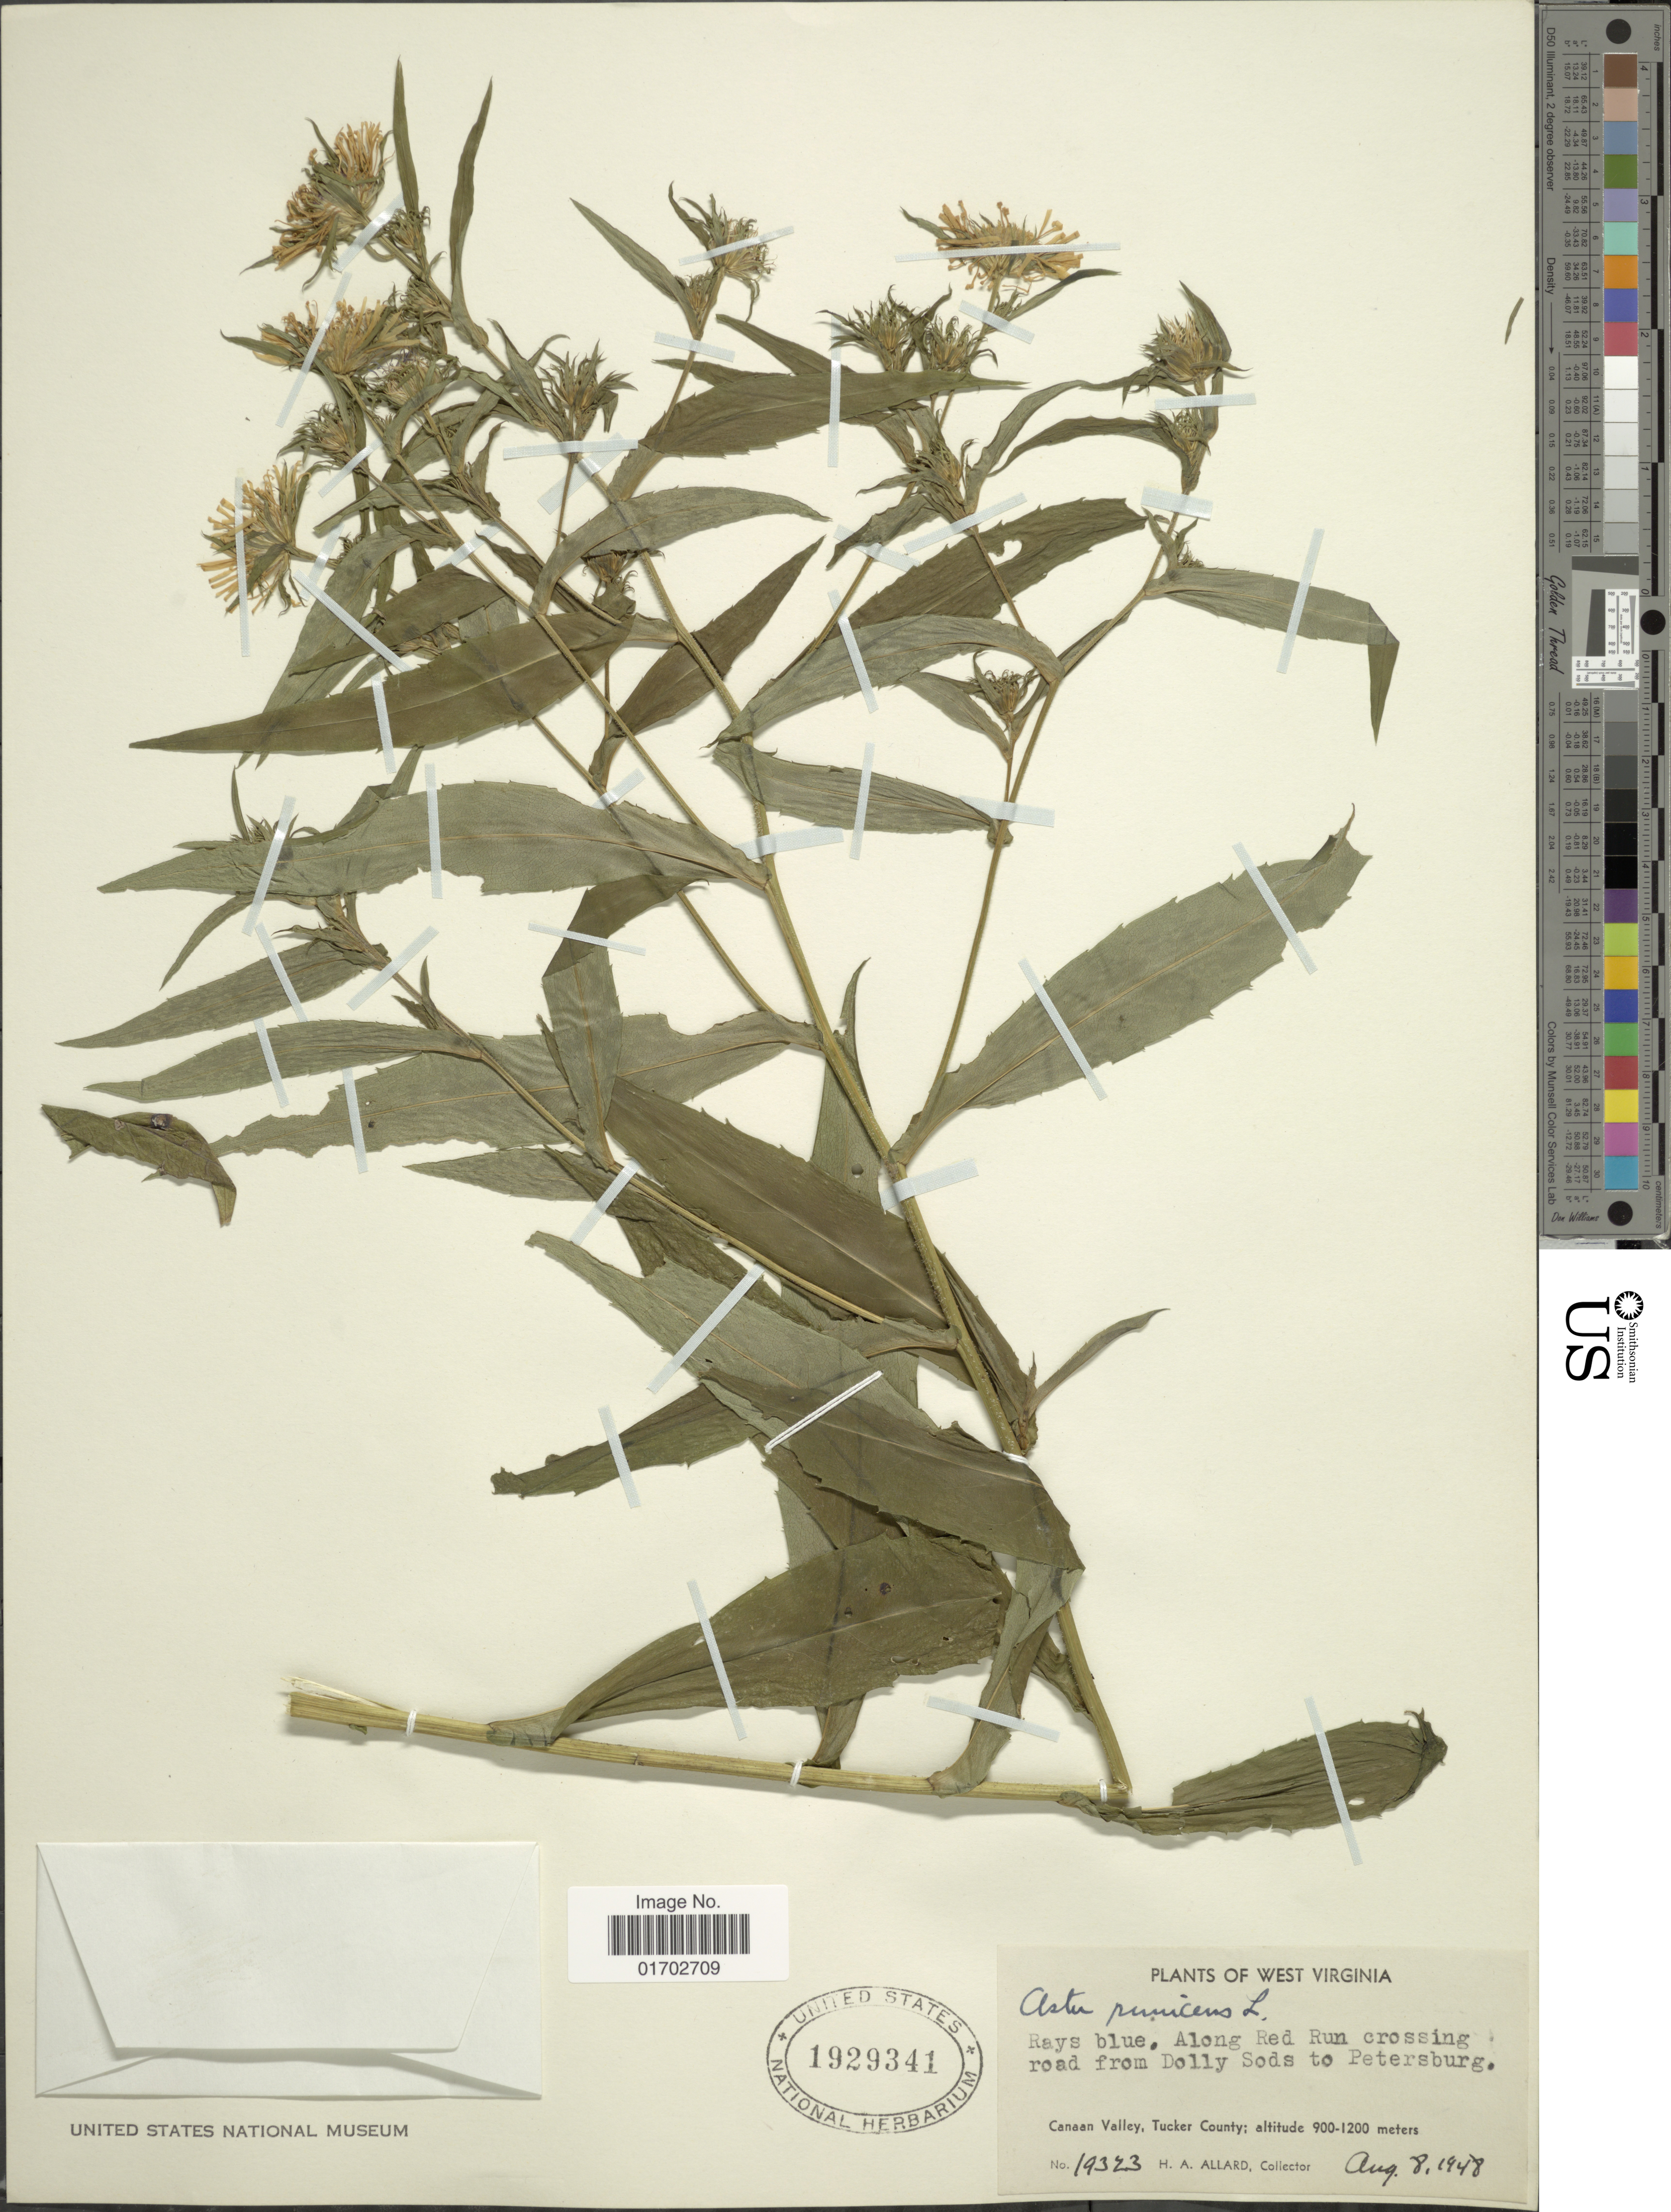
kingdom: Plantae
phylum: Tracheophyta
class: Magnoliopsida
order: Asterales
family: Asteraceae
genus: Symphyotrichum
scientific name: Symphyotrichum puniceum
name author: (L.) Á. Löve & D. Löve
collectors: H. A. Allard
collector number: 19323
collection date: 1948-08-08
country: United States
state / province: West Virginia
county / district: Tucker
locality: Rays blue, Along Red Run crossing road from Dolly Sods to Petersburg, Canaan Valley, Tucker County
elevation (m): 900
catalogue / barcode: US 1929341